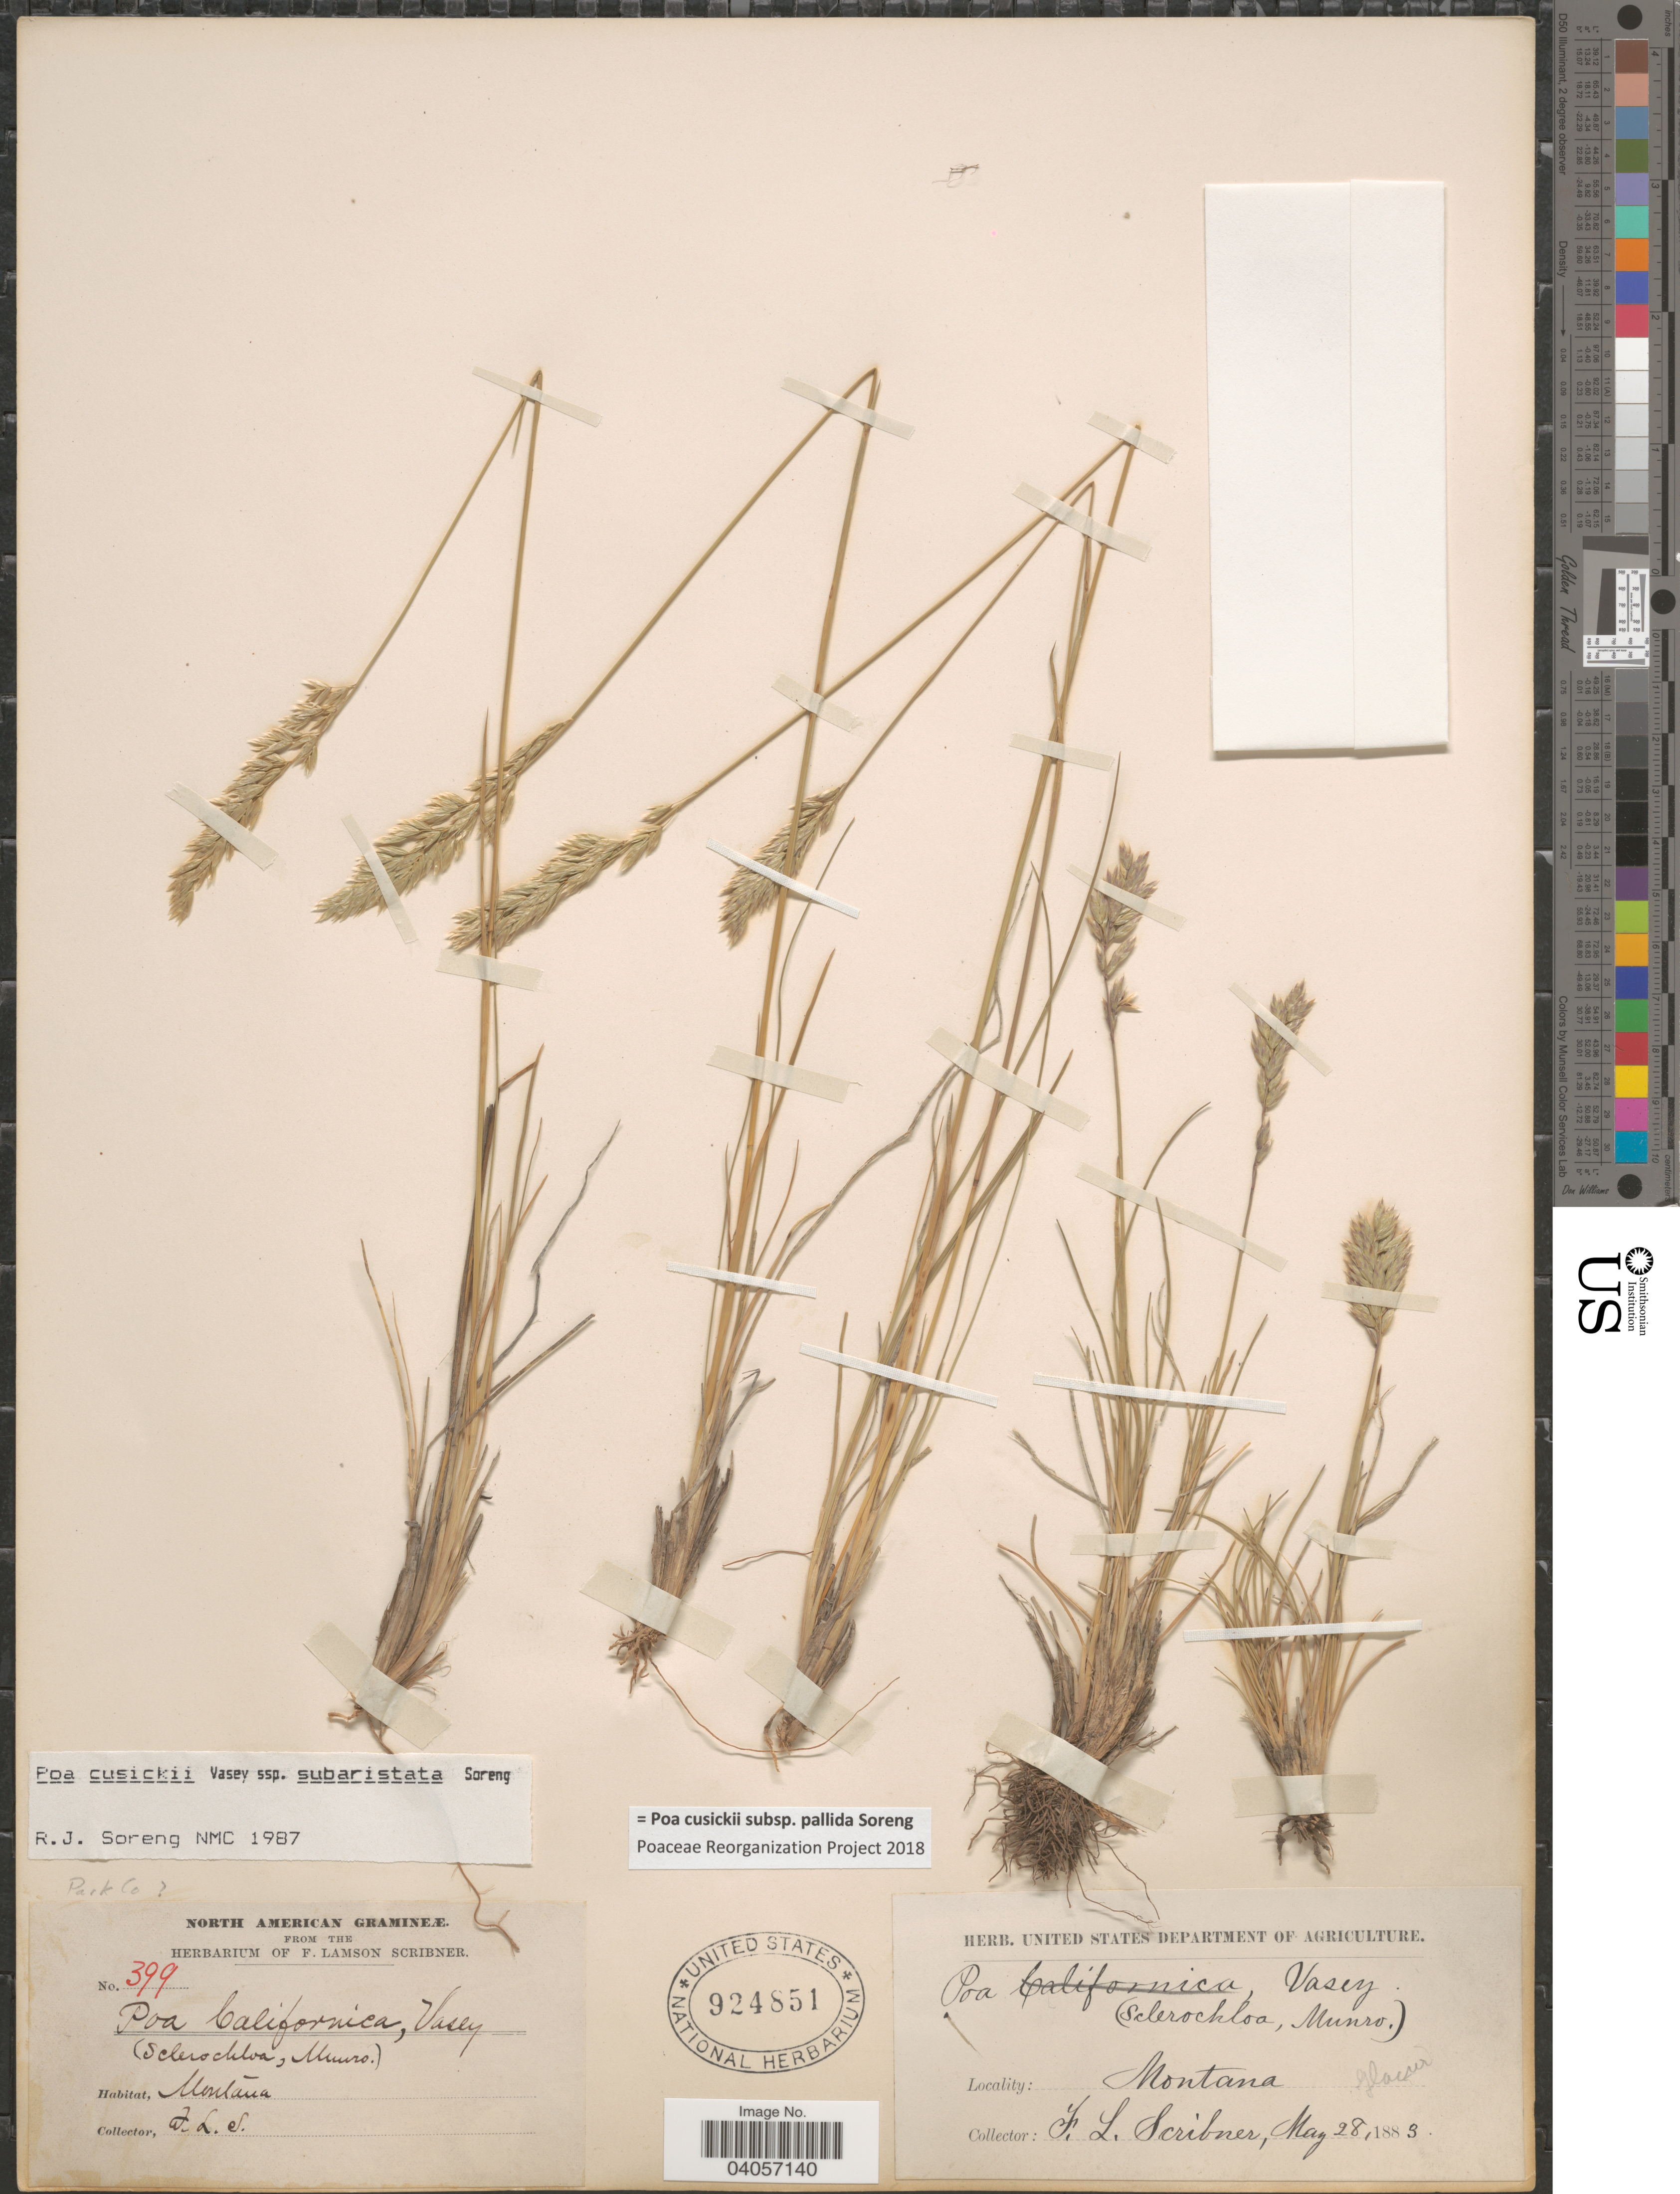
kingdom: Plantae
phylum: Tracheophyta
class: Liliopsida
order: Poales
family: Poaceae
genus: Poa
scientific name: Poa cusickii subsp. pallida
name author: Soreng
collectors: F. L. Scribner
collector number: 399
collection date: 1883-05-28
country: United States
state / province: Montana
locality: Park Co [unsure placement].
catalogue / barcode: US 924851